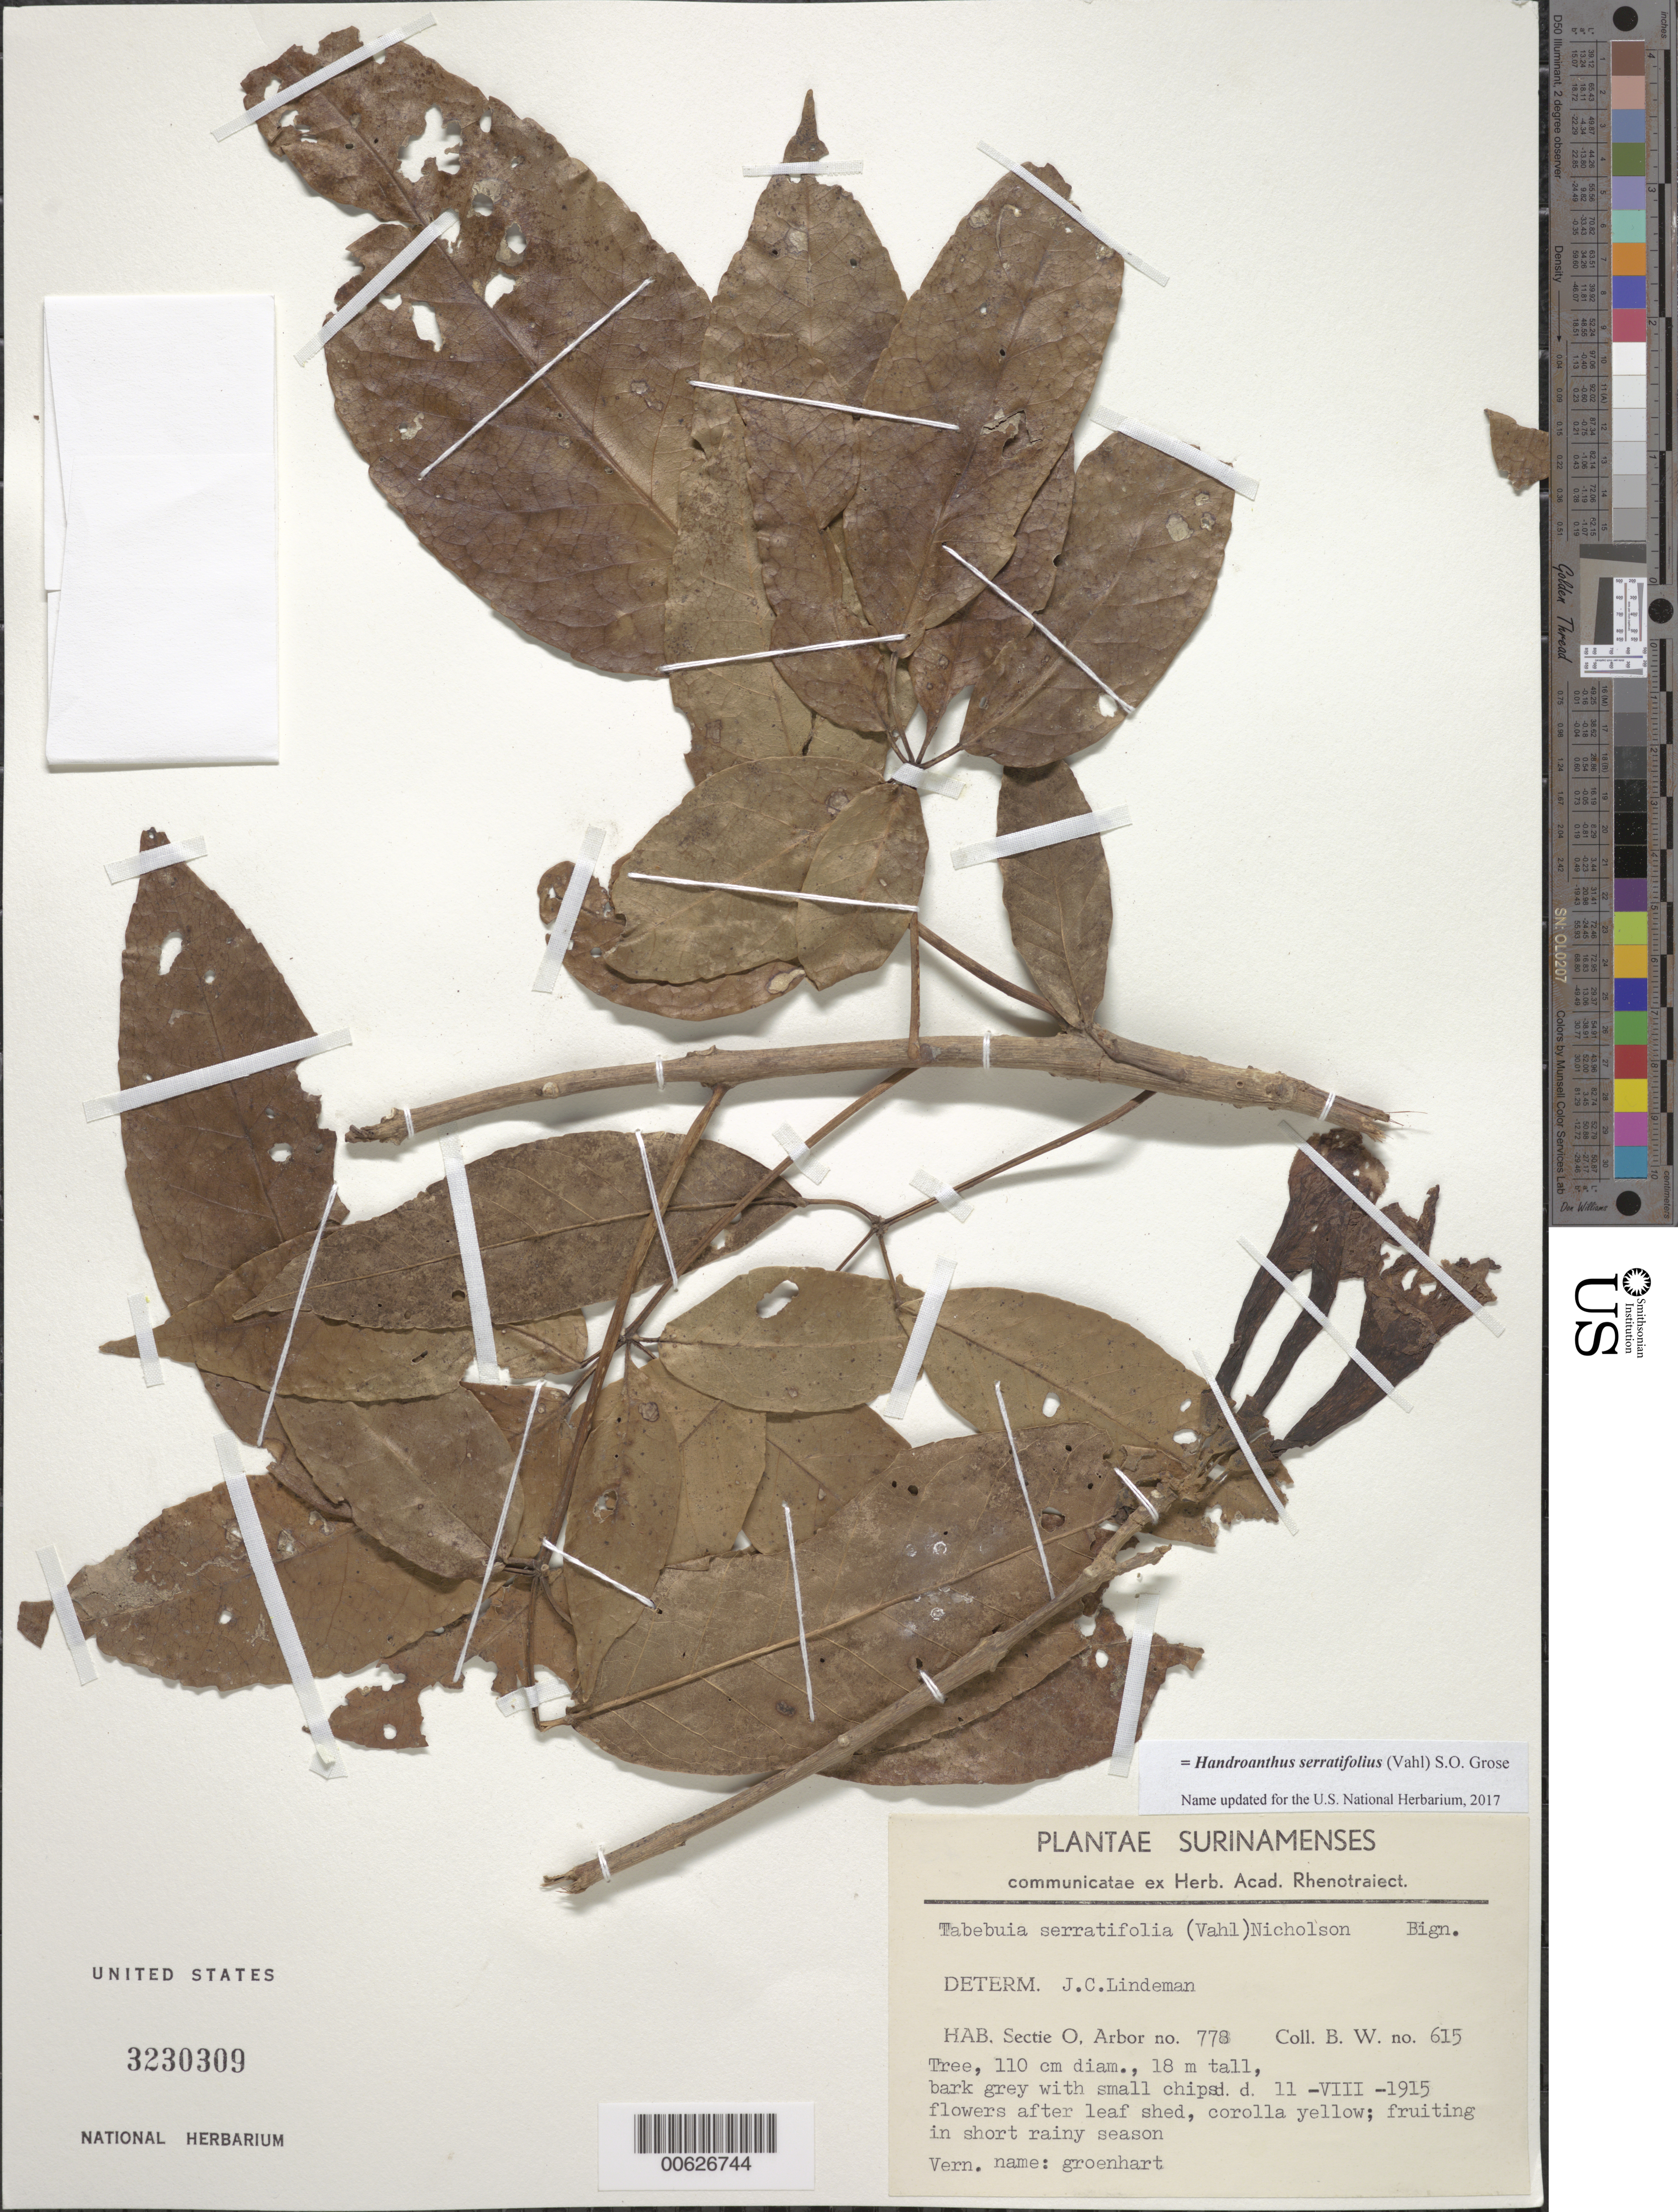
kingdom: Plantae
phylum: Tracheophyta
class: Magnoliopsida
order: Lamiales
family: Bignoniaceae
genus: Handroanthus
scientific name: Handroanthus serratifolius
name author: (Vahl) S.O. Grose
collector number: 615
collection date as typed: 11-Aug-15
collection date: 1915-08-11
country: Suriname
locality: Sectie O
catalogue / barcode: US 3230309